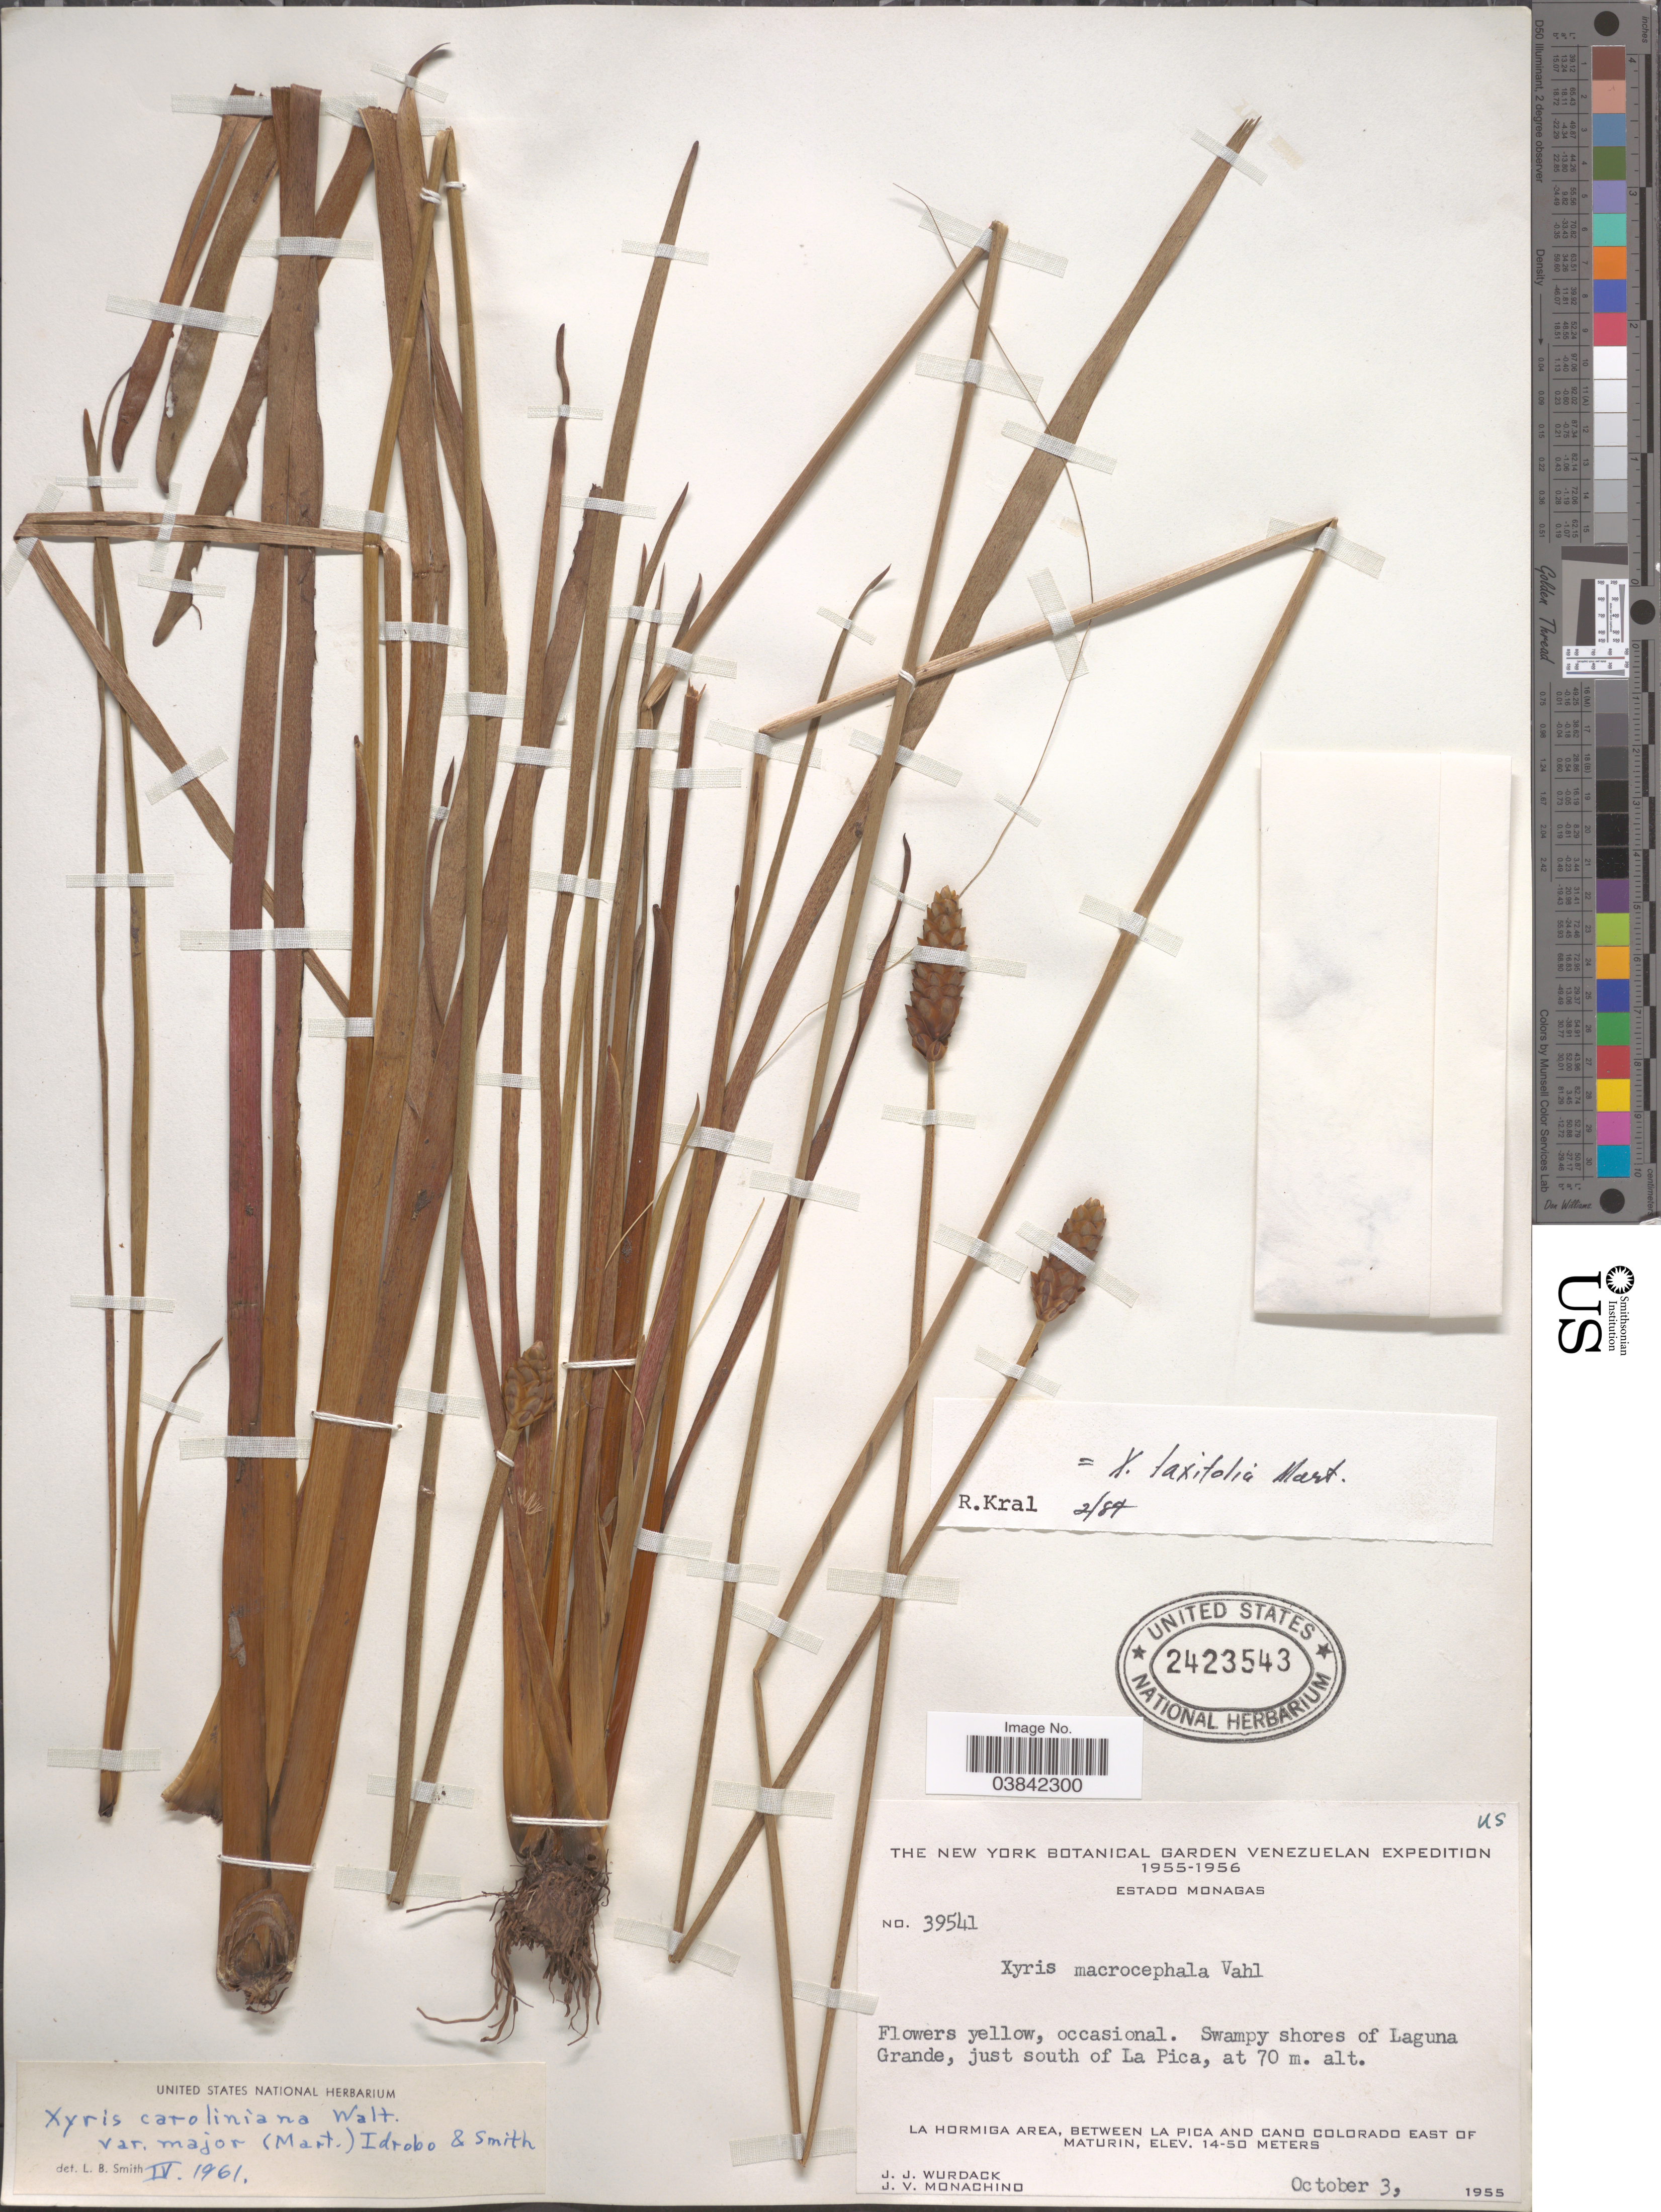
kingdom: Plantae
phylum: Tracheophyta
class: Liliopsida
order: Poales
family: Xyridaceae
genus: Xyris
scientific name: Xyris laxifolia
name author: Mart.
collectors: J. J. Wurdack & J. V. Monachino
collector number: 39541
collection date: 1955-10-03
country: Venezuela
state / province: Monagas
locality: Swampy shores of Laguna Grande, just south of La Pica. La Hormiga area, between La Pica and Cano Colorado East of Maturin.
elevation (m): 14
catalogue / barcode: US 2423543